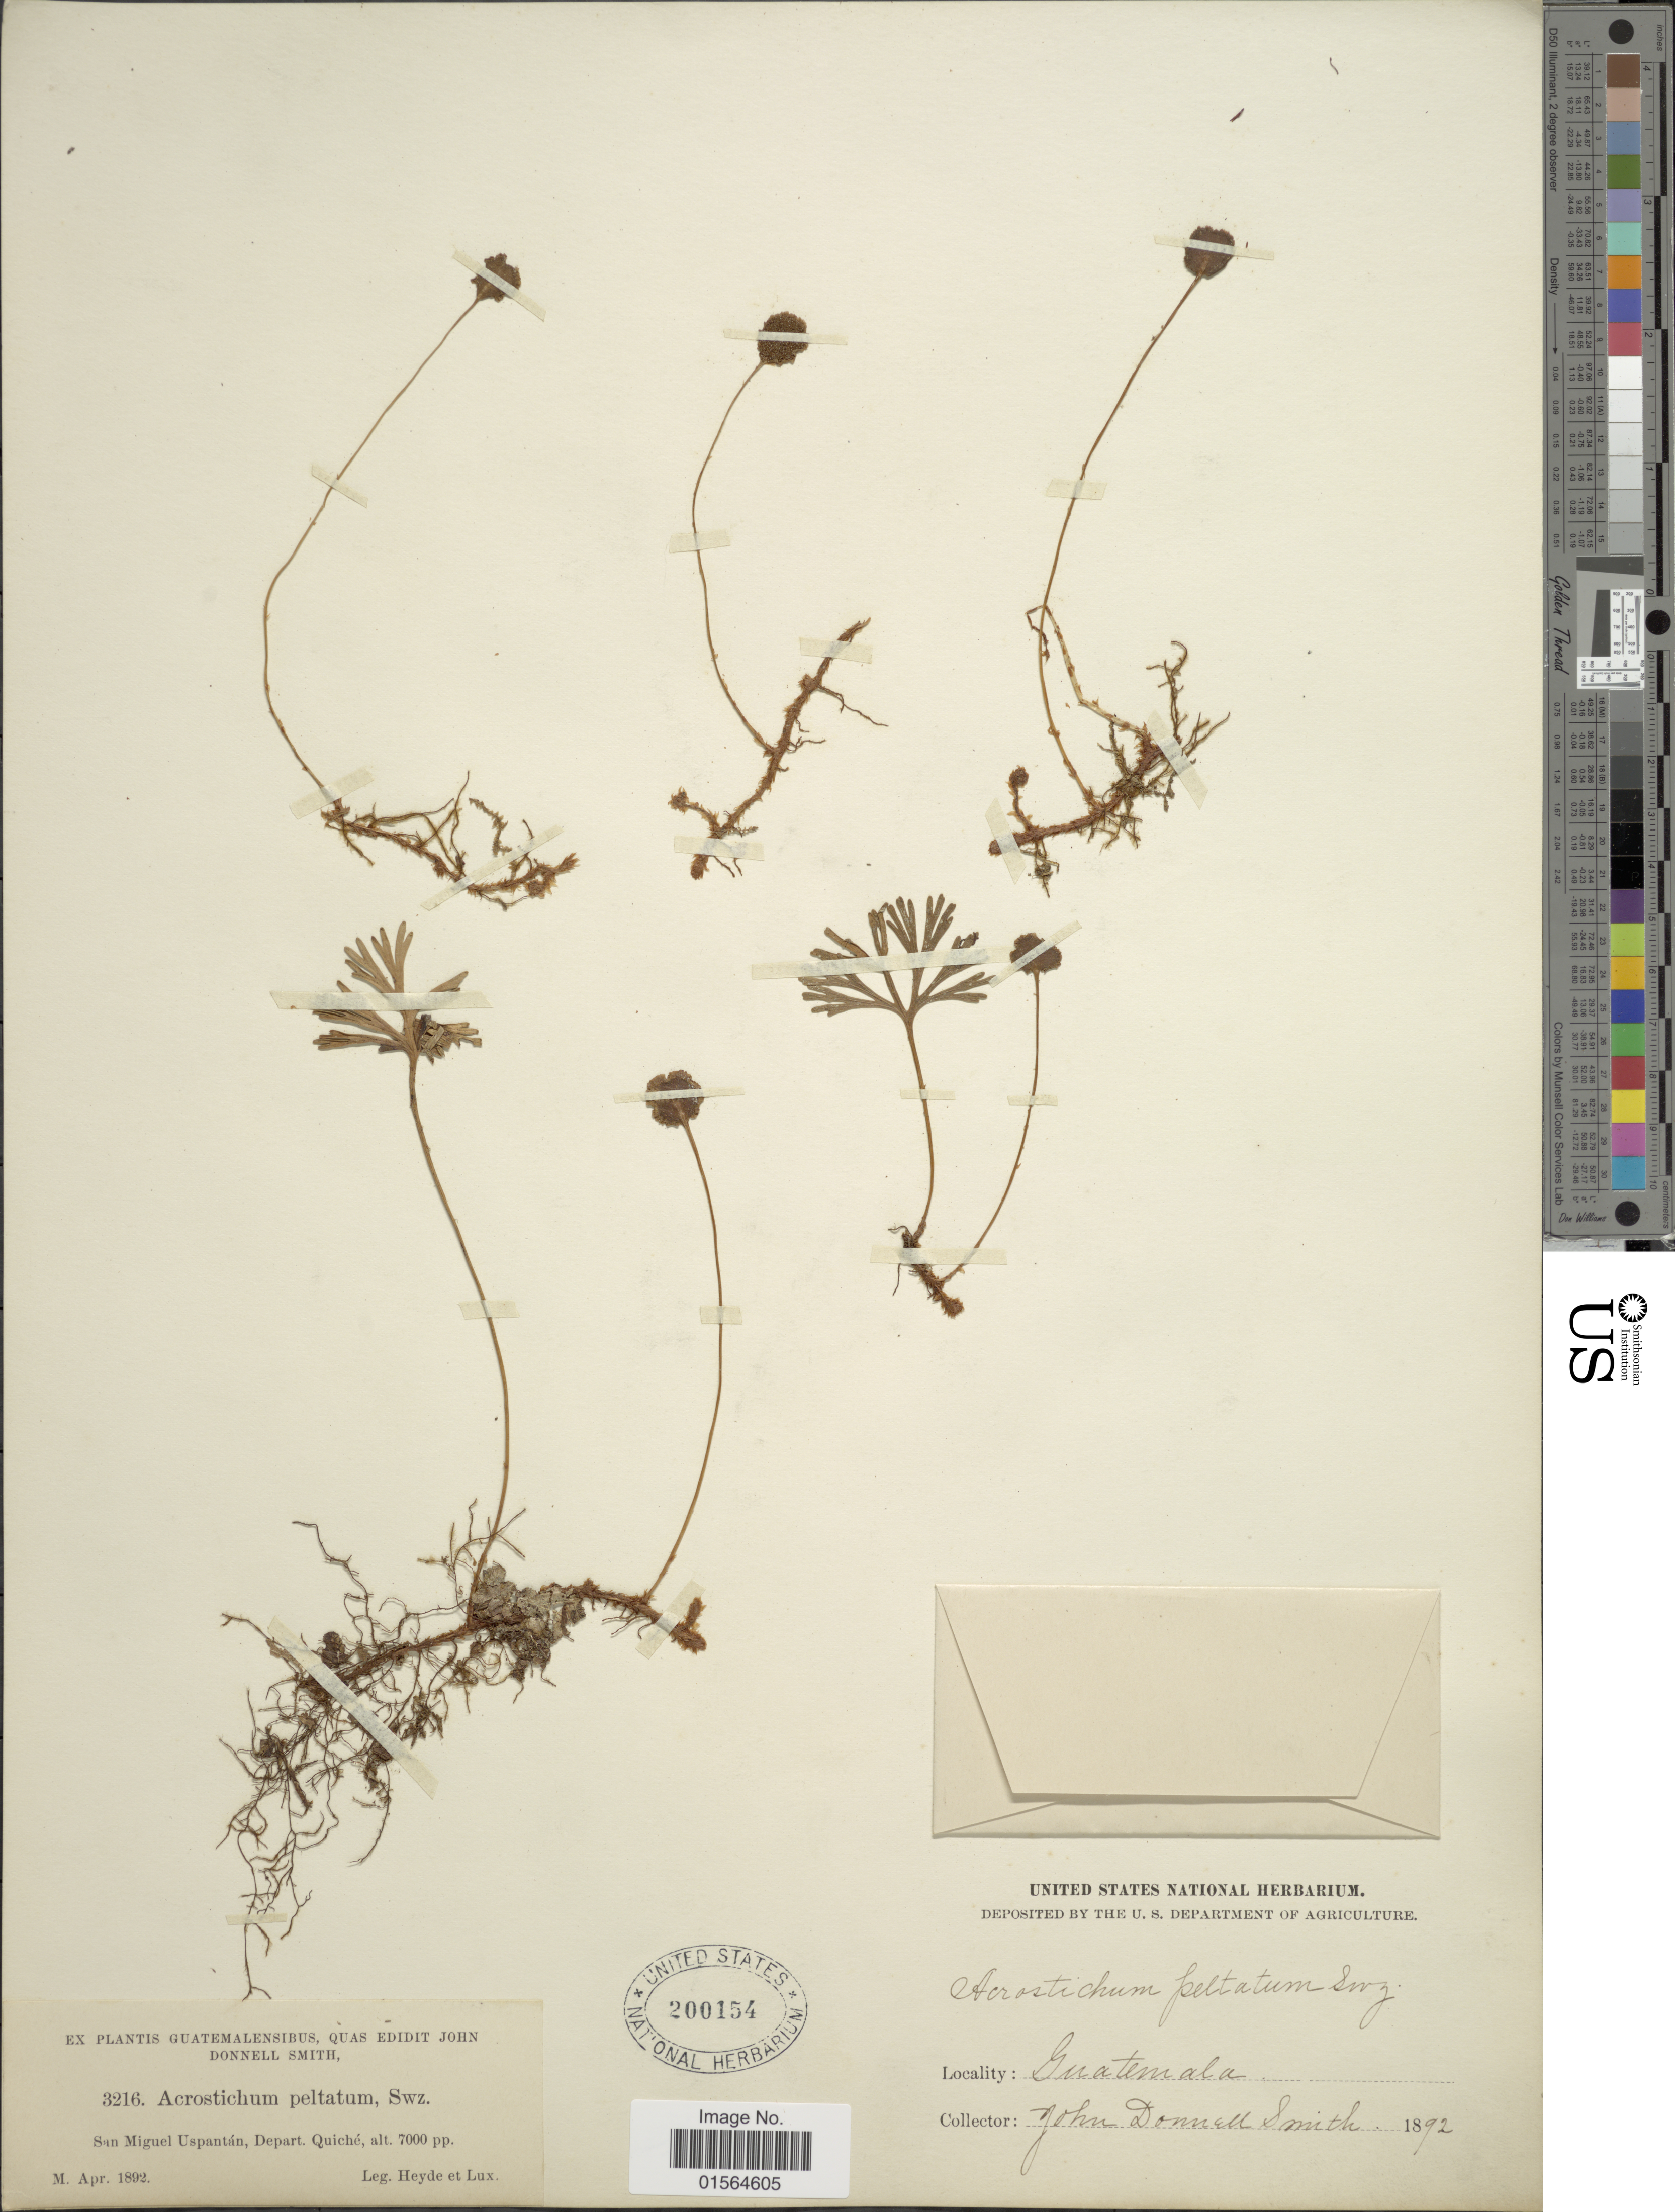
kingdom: Plantae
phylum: Tracheophyta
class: Polypodiopsida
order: Polypodiales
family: Dryopteridaceae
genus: Elaphoglossum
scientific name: Elaphoglossum peltatum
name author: (Sw.) Urb.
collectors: Heyde & Lux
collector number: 3216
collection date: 1892-04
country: Guatemala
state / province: El Quiché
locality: San Miguel Uspantan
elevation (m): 2134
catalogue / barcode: US 200154